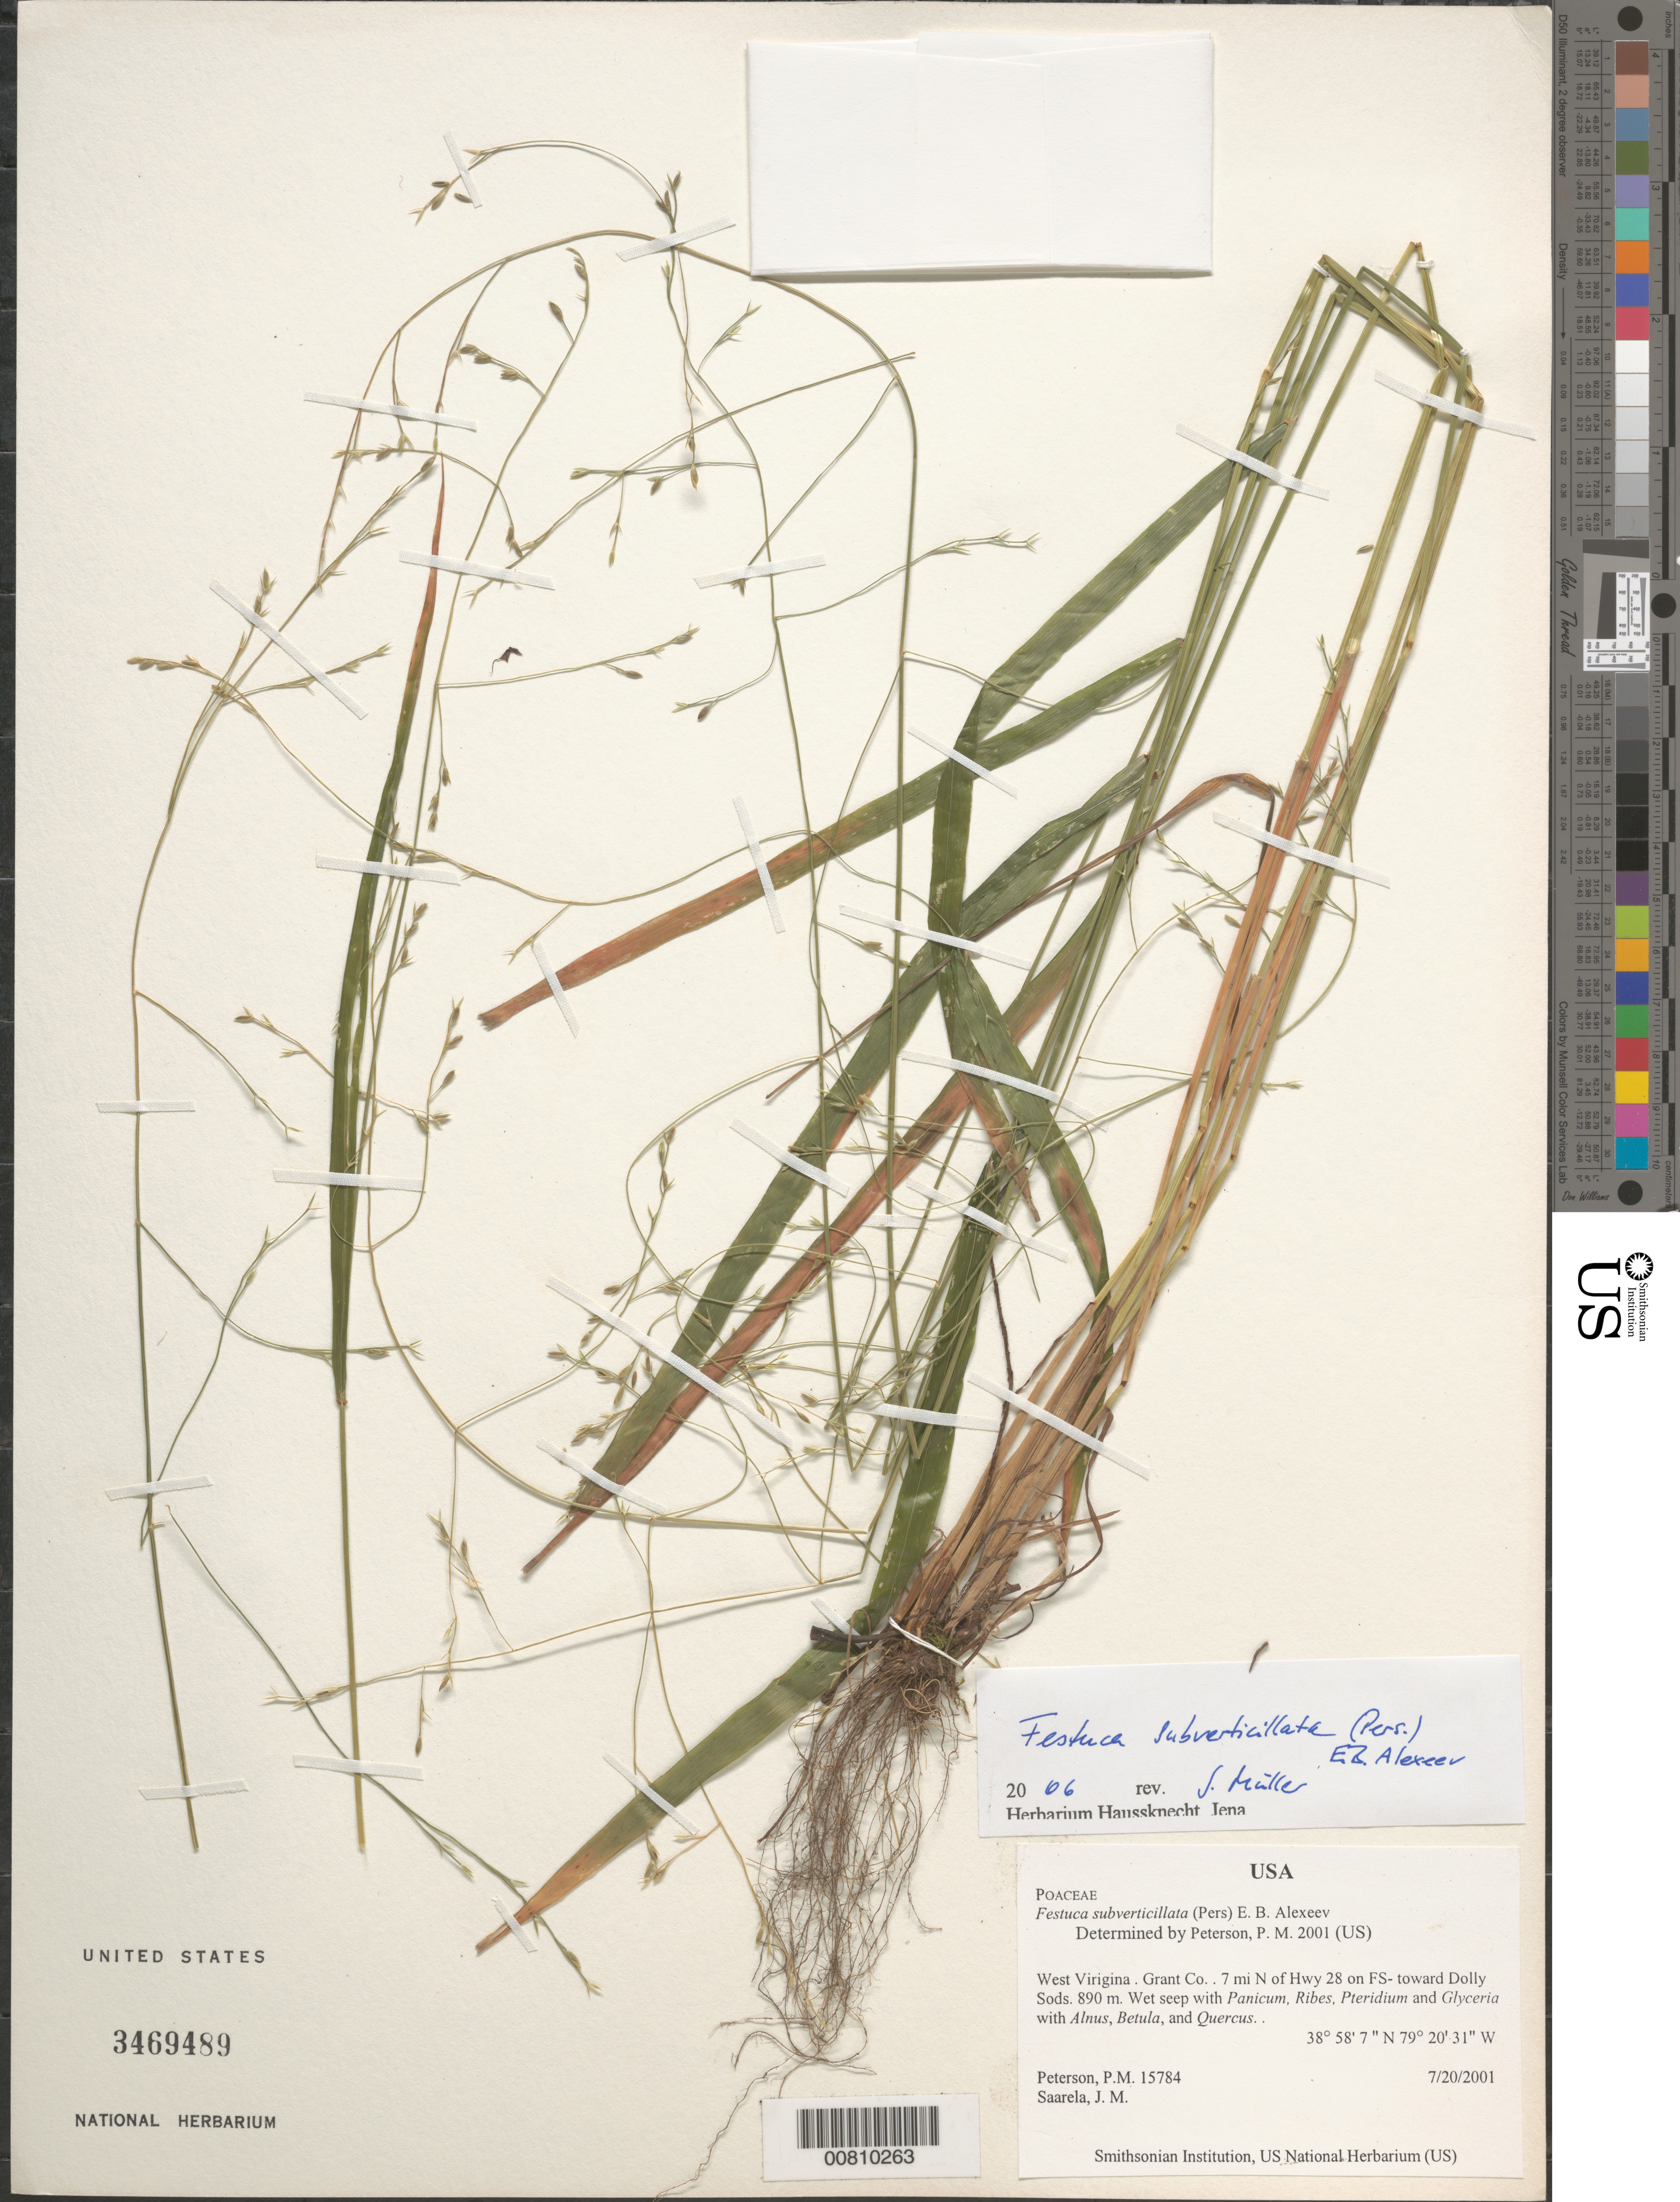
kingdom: Plantae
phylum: Tracheophyta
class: Liliopsida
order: Poales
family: Poaceae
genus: Festuca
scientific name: Festuca subverticillata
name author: (Pers.) E.B. Alexeev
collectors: P. M. Peterson & J. Saarela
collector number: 15784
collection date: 2001-07-20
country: United States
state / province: West Virginia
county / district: Grant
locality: Grant Co., 7 mi N of Hwy 28 on FS-toward Dolly Sods.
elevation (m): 890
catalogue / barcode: US 3469489